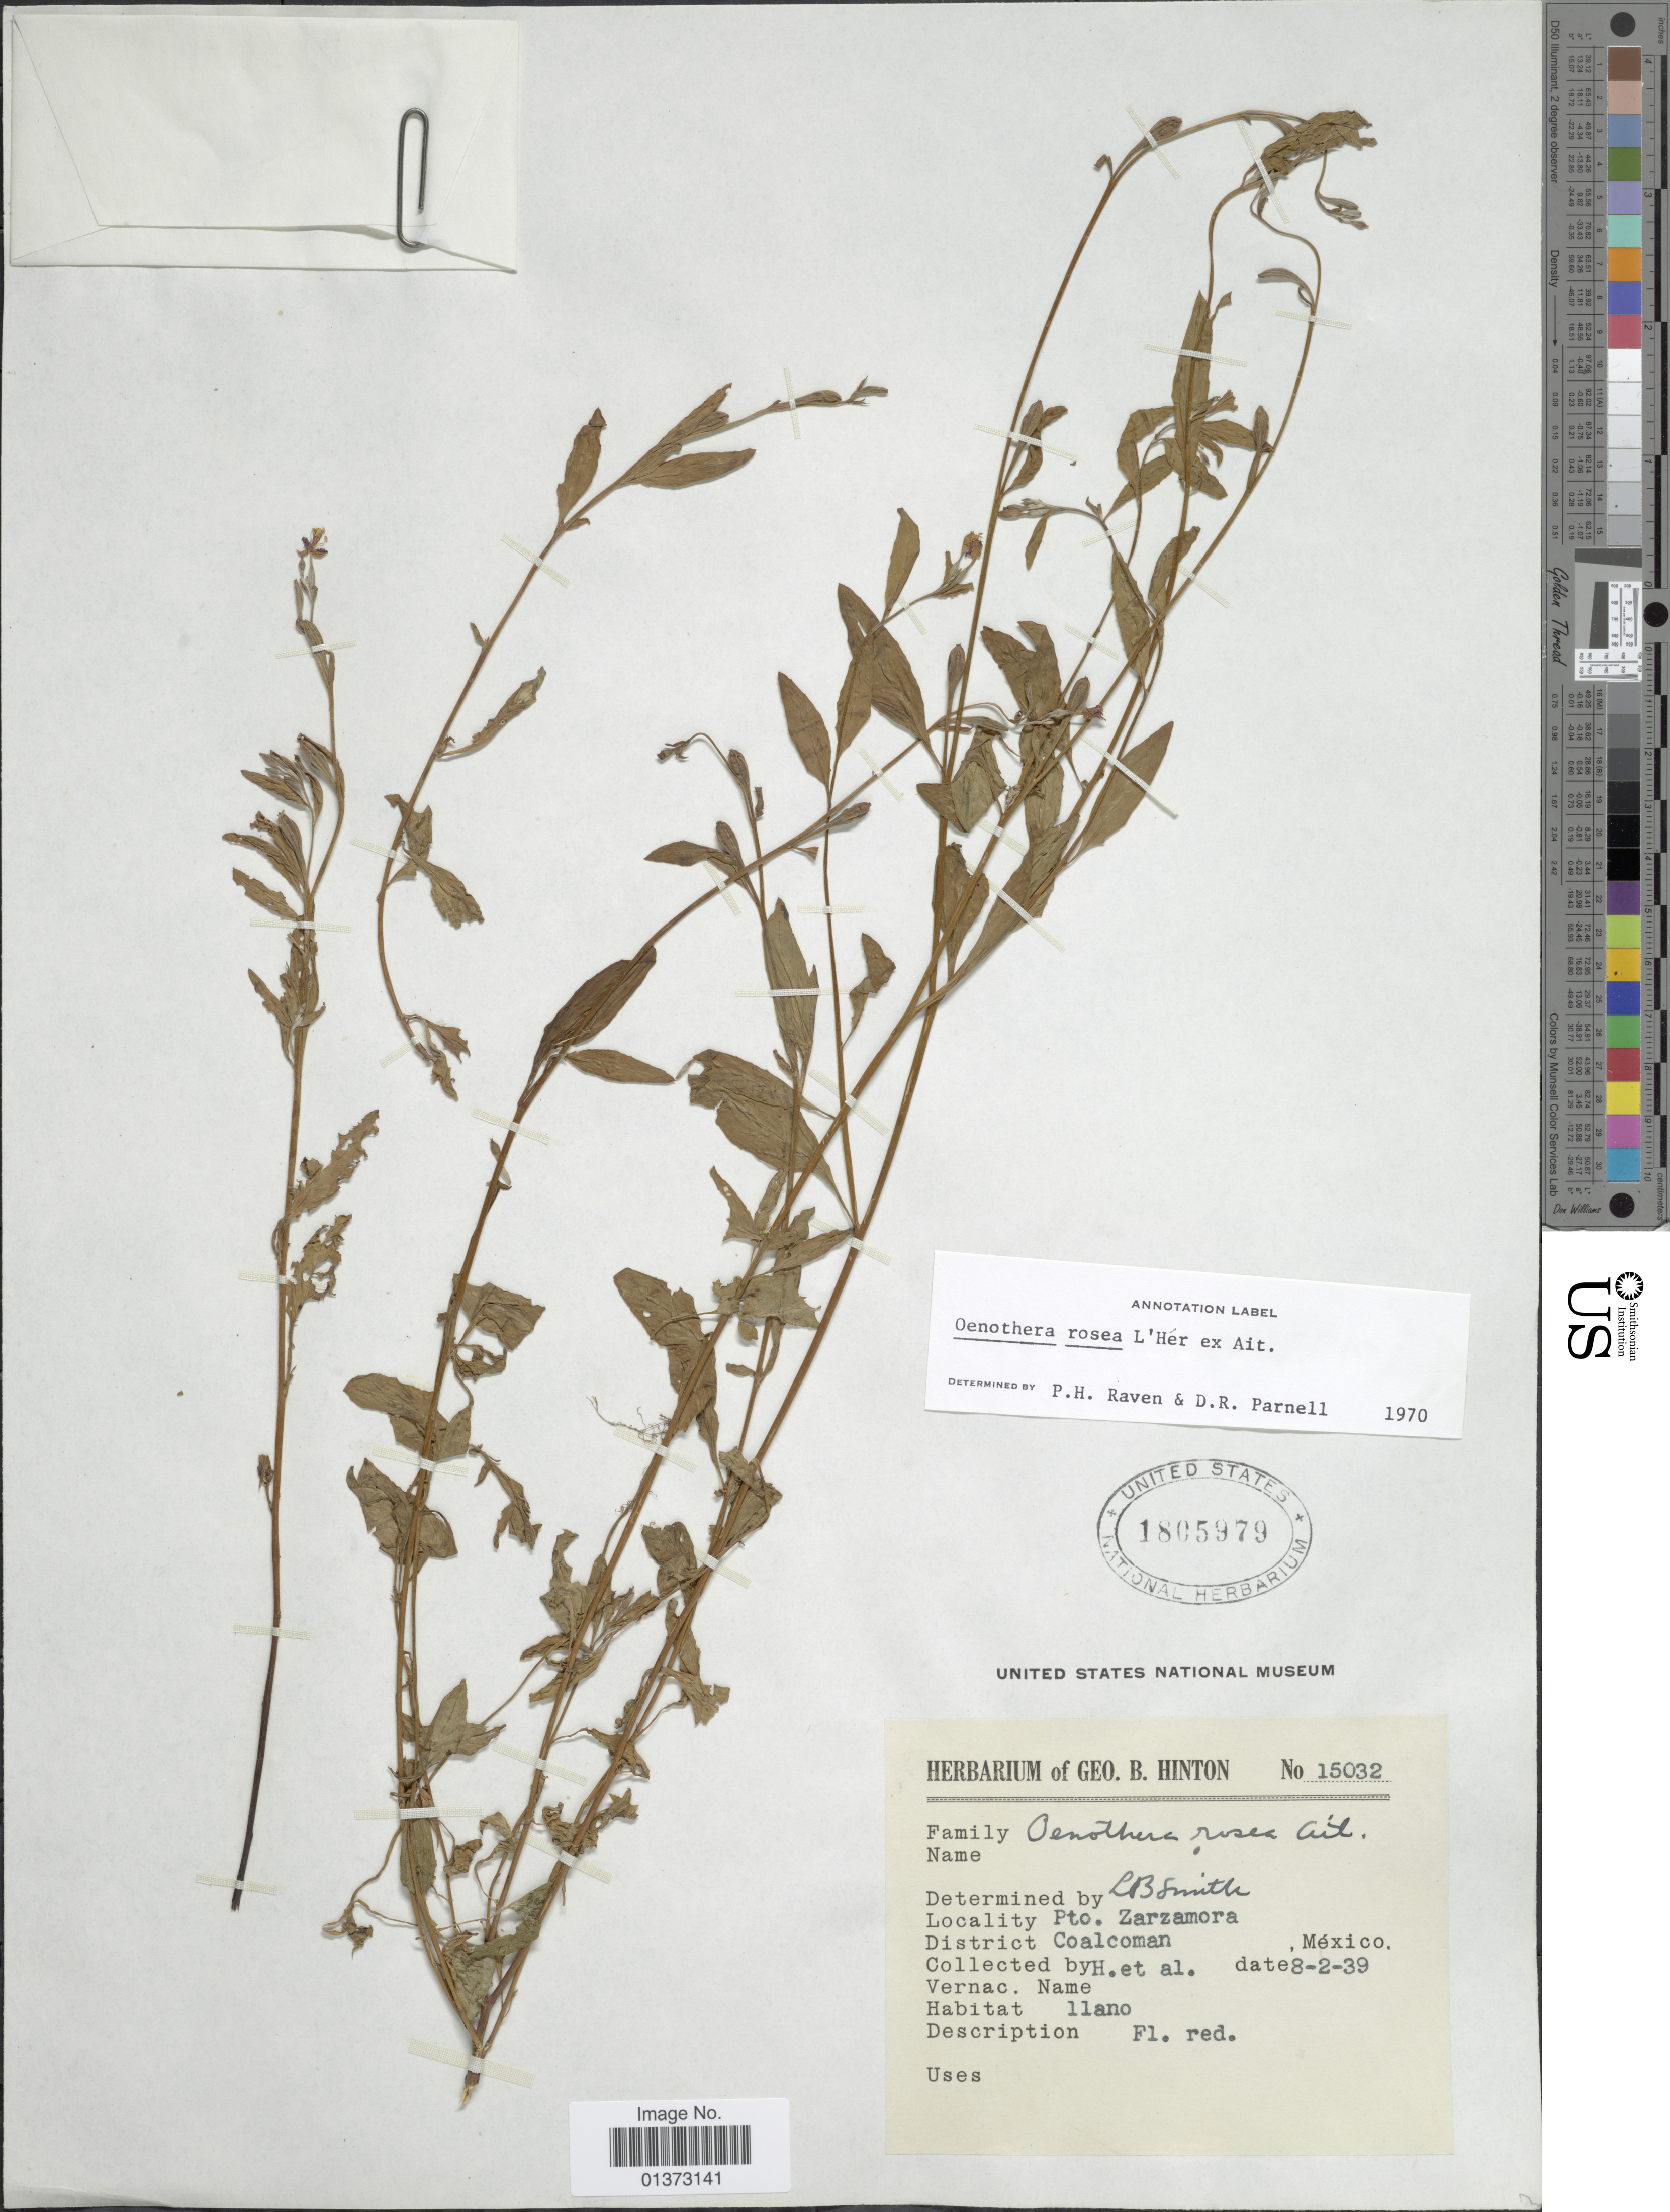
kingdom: Plantae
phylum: Tracheophyta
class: Magnoliopsida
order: Myrtales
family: Onagraceae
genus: Oenothera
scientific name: Oenothera rosea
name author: L'Hér. ex Aiton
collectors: G. B. Hinton & et al.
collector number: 15032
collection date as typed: Transcribed d/m/y: 2/8/39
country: Mexico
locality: Pto. Zarzamora, District Coalcoman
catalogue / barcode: US 1805979